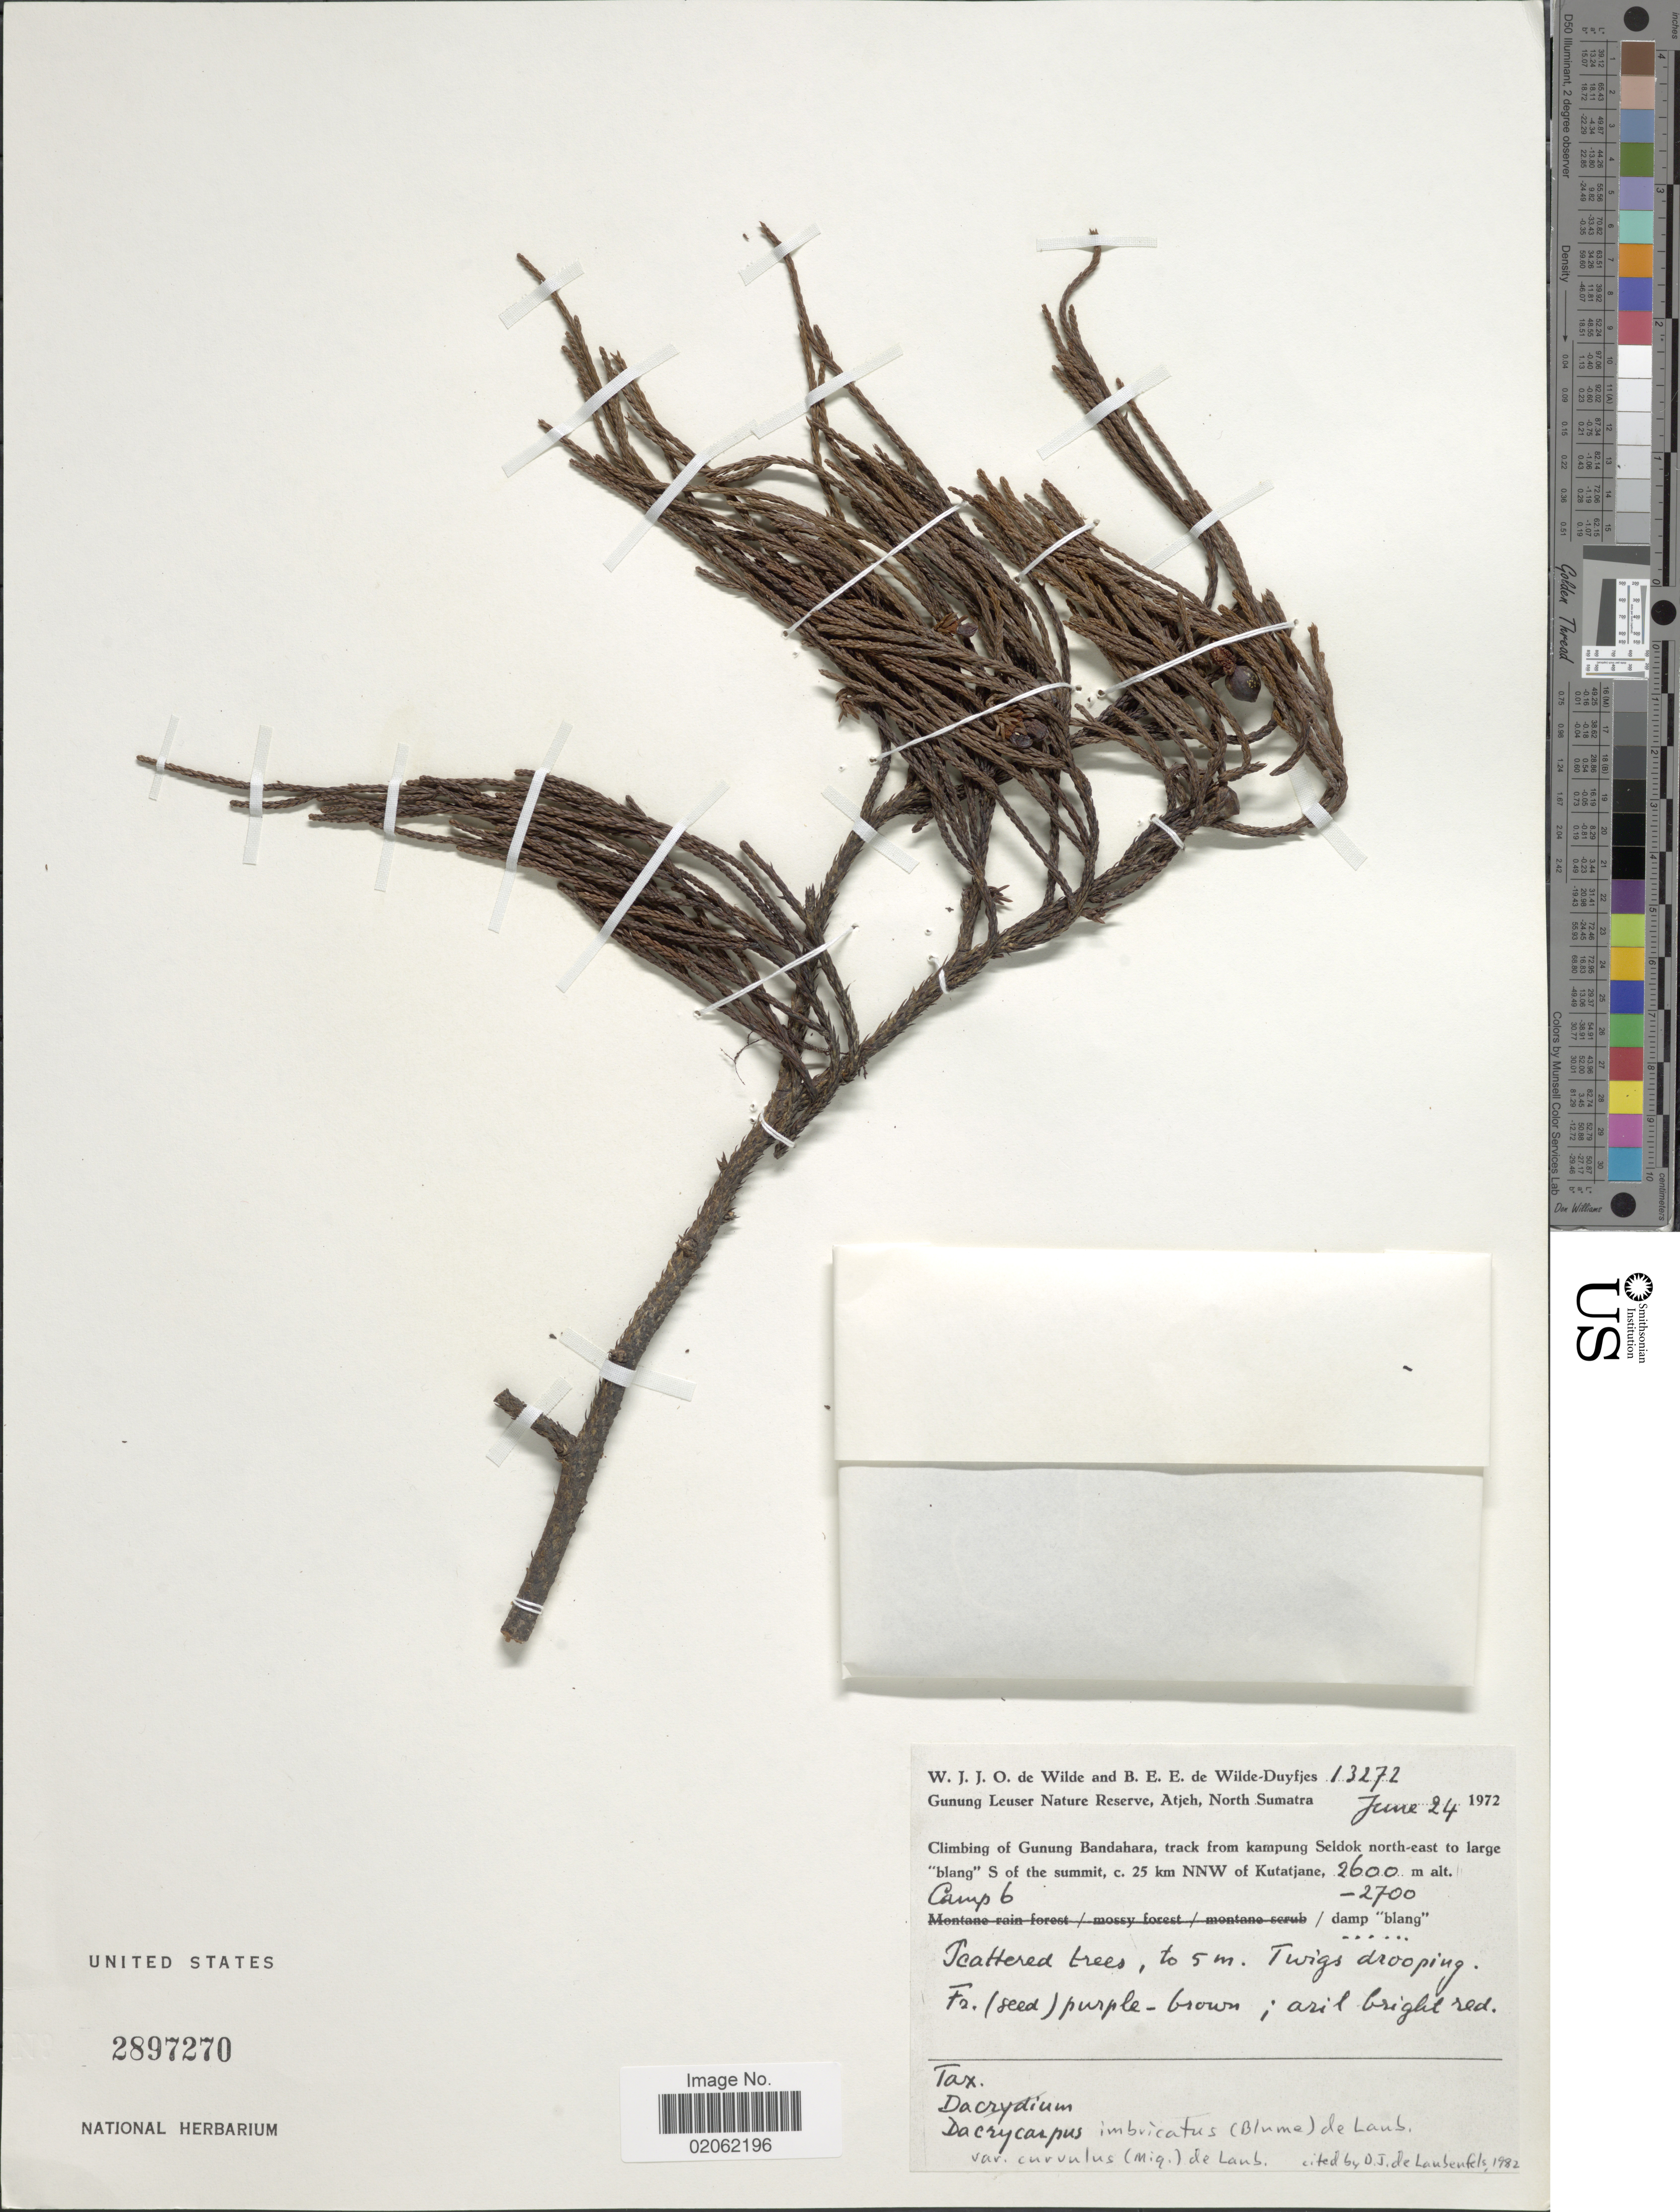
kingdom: Plantae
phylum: Tracheophyta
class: Pinopsida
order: Pinales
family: Podocarpaceae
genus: Dacrycarpus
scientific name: Dacrycarpus imbricatus var. curvulus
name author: (Miq.) de Laub.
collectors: W. J. de Wilde & B. E. de Wilde-Duyfjes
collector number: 13272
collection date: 1972-06-24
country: Indonesia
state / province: Sumatra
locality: Gunung Leuser Nature Reserve, Atjeh, North Sumatra, Climbing of Gunung Bandahara, track from kampung Seldok north-east tomlarge 'blang' S of the summit, c. 25 km NNW of Kutatjane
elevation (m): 2600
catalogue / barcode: US 2897270